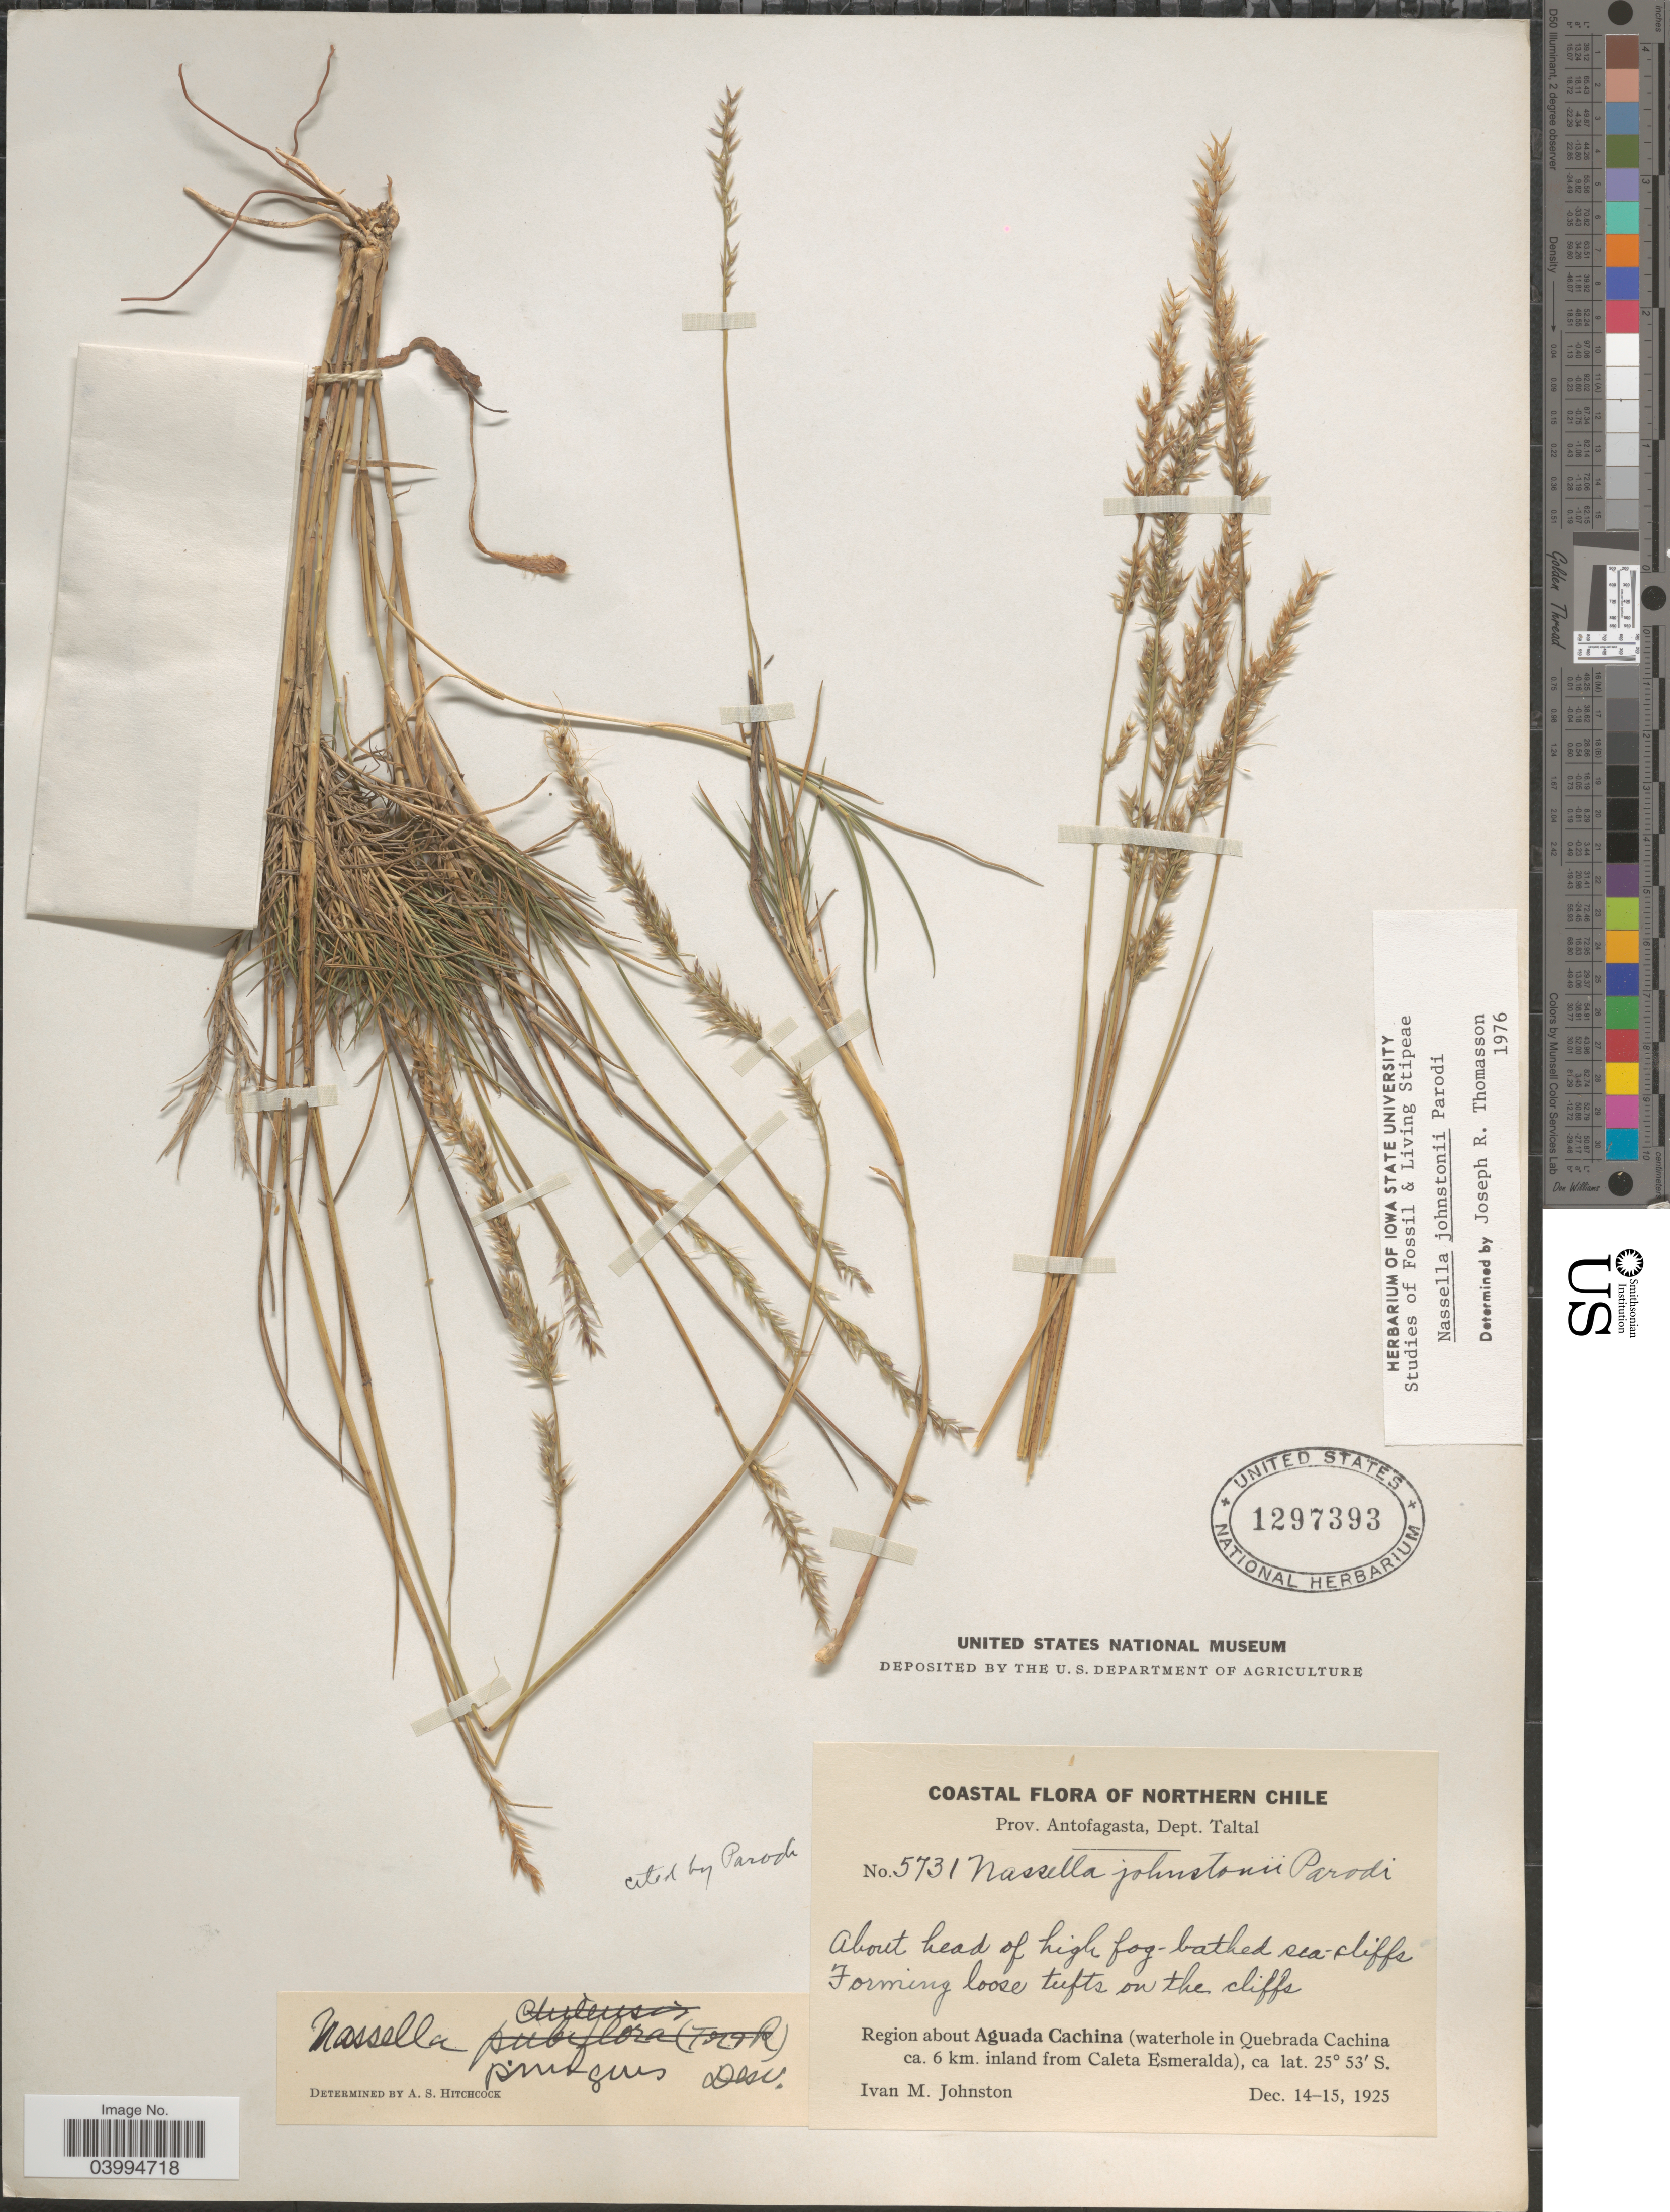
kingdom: Plantae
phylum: Tracheophyta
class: Liliopsida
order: Poales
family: Poaceae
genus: Nassella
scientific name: Nassella pungens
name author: É. Desv.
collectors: I.M. Johnston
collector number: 5731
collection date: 1925-12-14/1925-12-15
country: Chile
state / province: Antofagasta (II)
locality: Northern Chile. Dept. Taltal. Region about Aguada Cachina (waterhole in Quebrada Cachina ca. 6 km. inland from Caleta Esmeralda).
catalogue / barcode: US 1297393